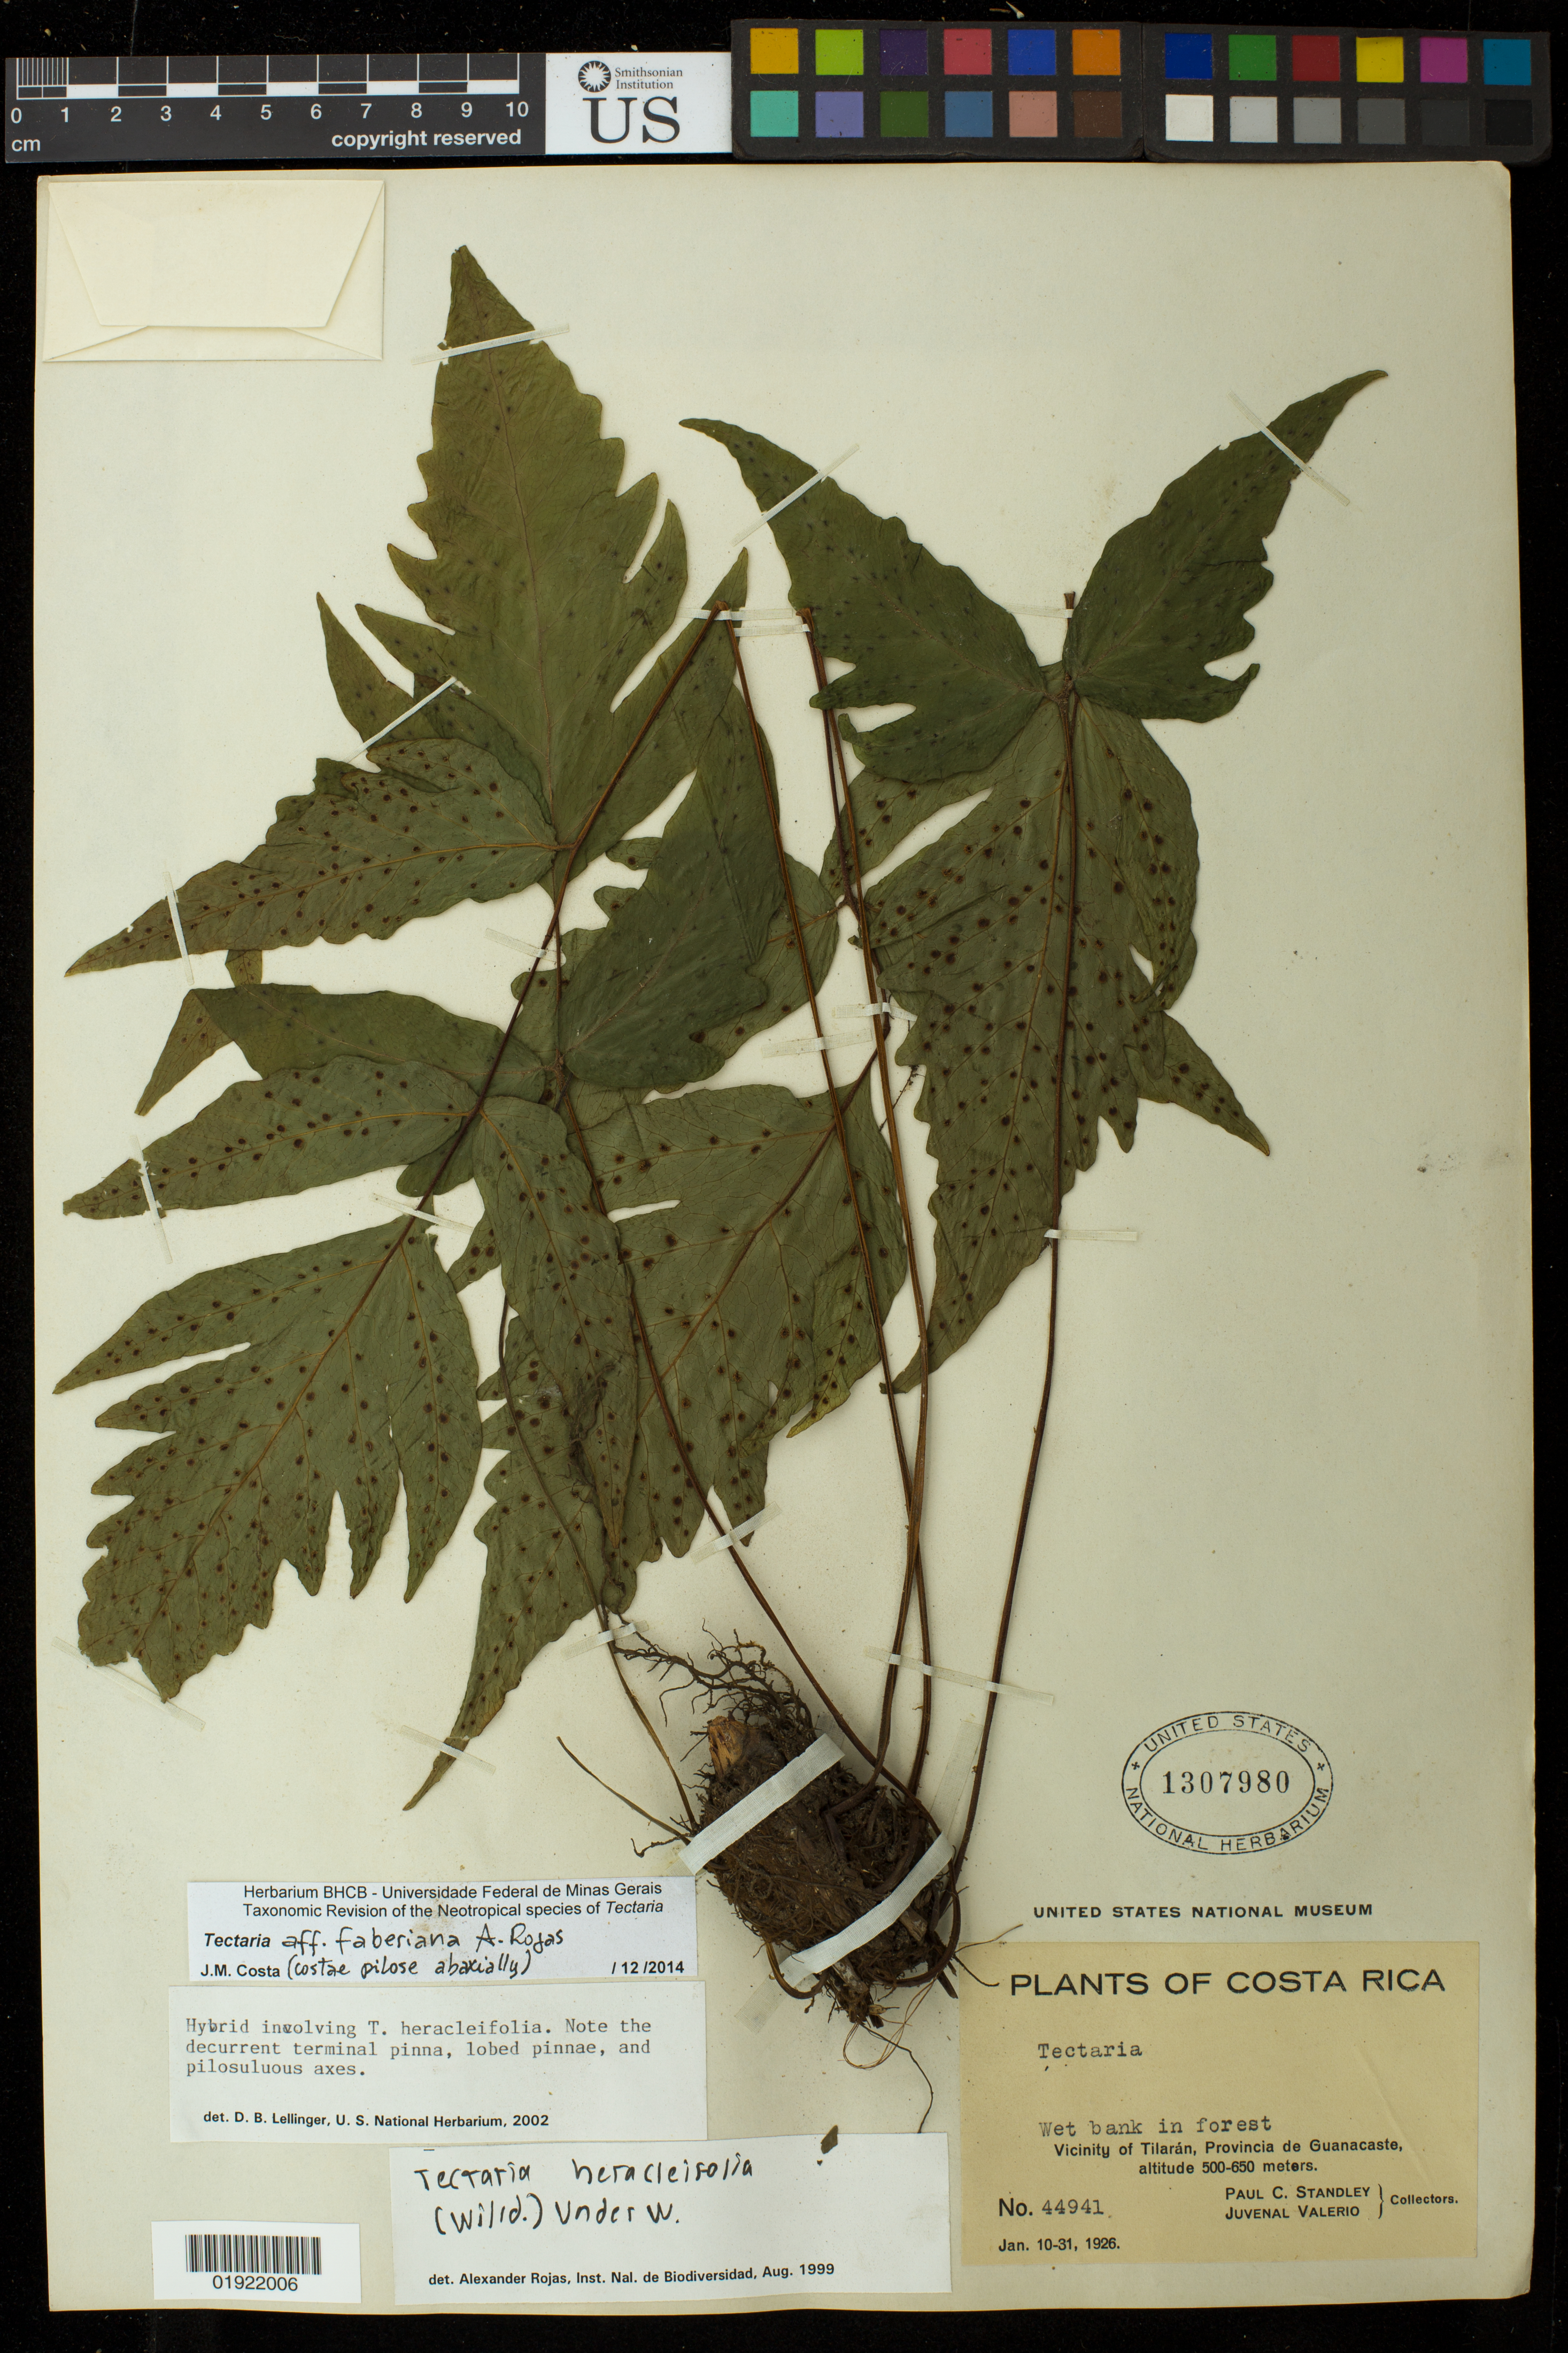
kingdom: Plantae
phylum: Tracheophyta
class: Polypodiopsida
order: Polypodiales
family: Tectariaceae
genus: Tectaria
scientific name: Tectaria faberiana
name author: A. Rojas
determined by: Costa, J. M.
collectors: P. C. Standley & J. Valerio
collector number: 44941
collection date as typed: Jan. 10-31 1926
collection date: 1926-01-10/1926-01-31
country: Costa Rica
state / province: Guanacaste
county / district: Tilarán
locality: Vicinity of Tilaran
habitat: wet bank in forest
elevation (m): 500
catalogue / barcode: US 1307980